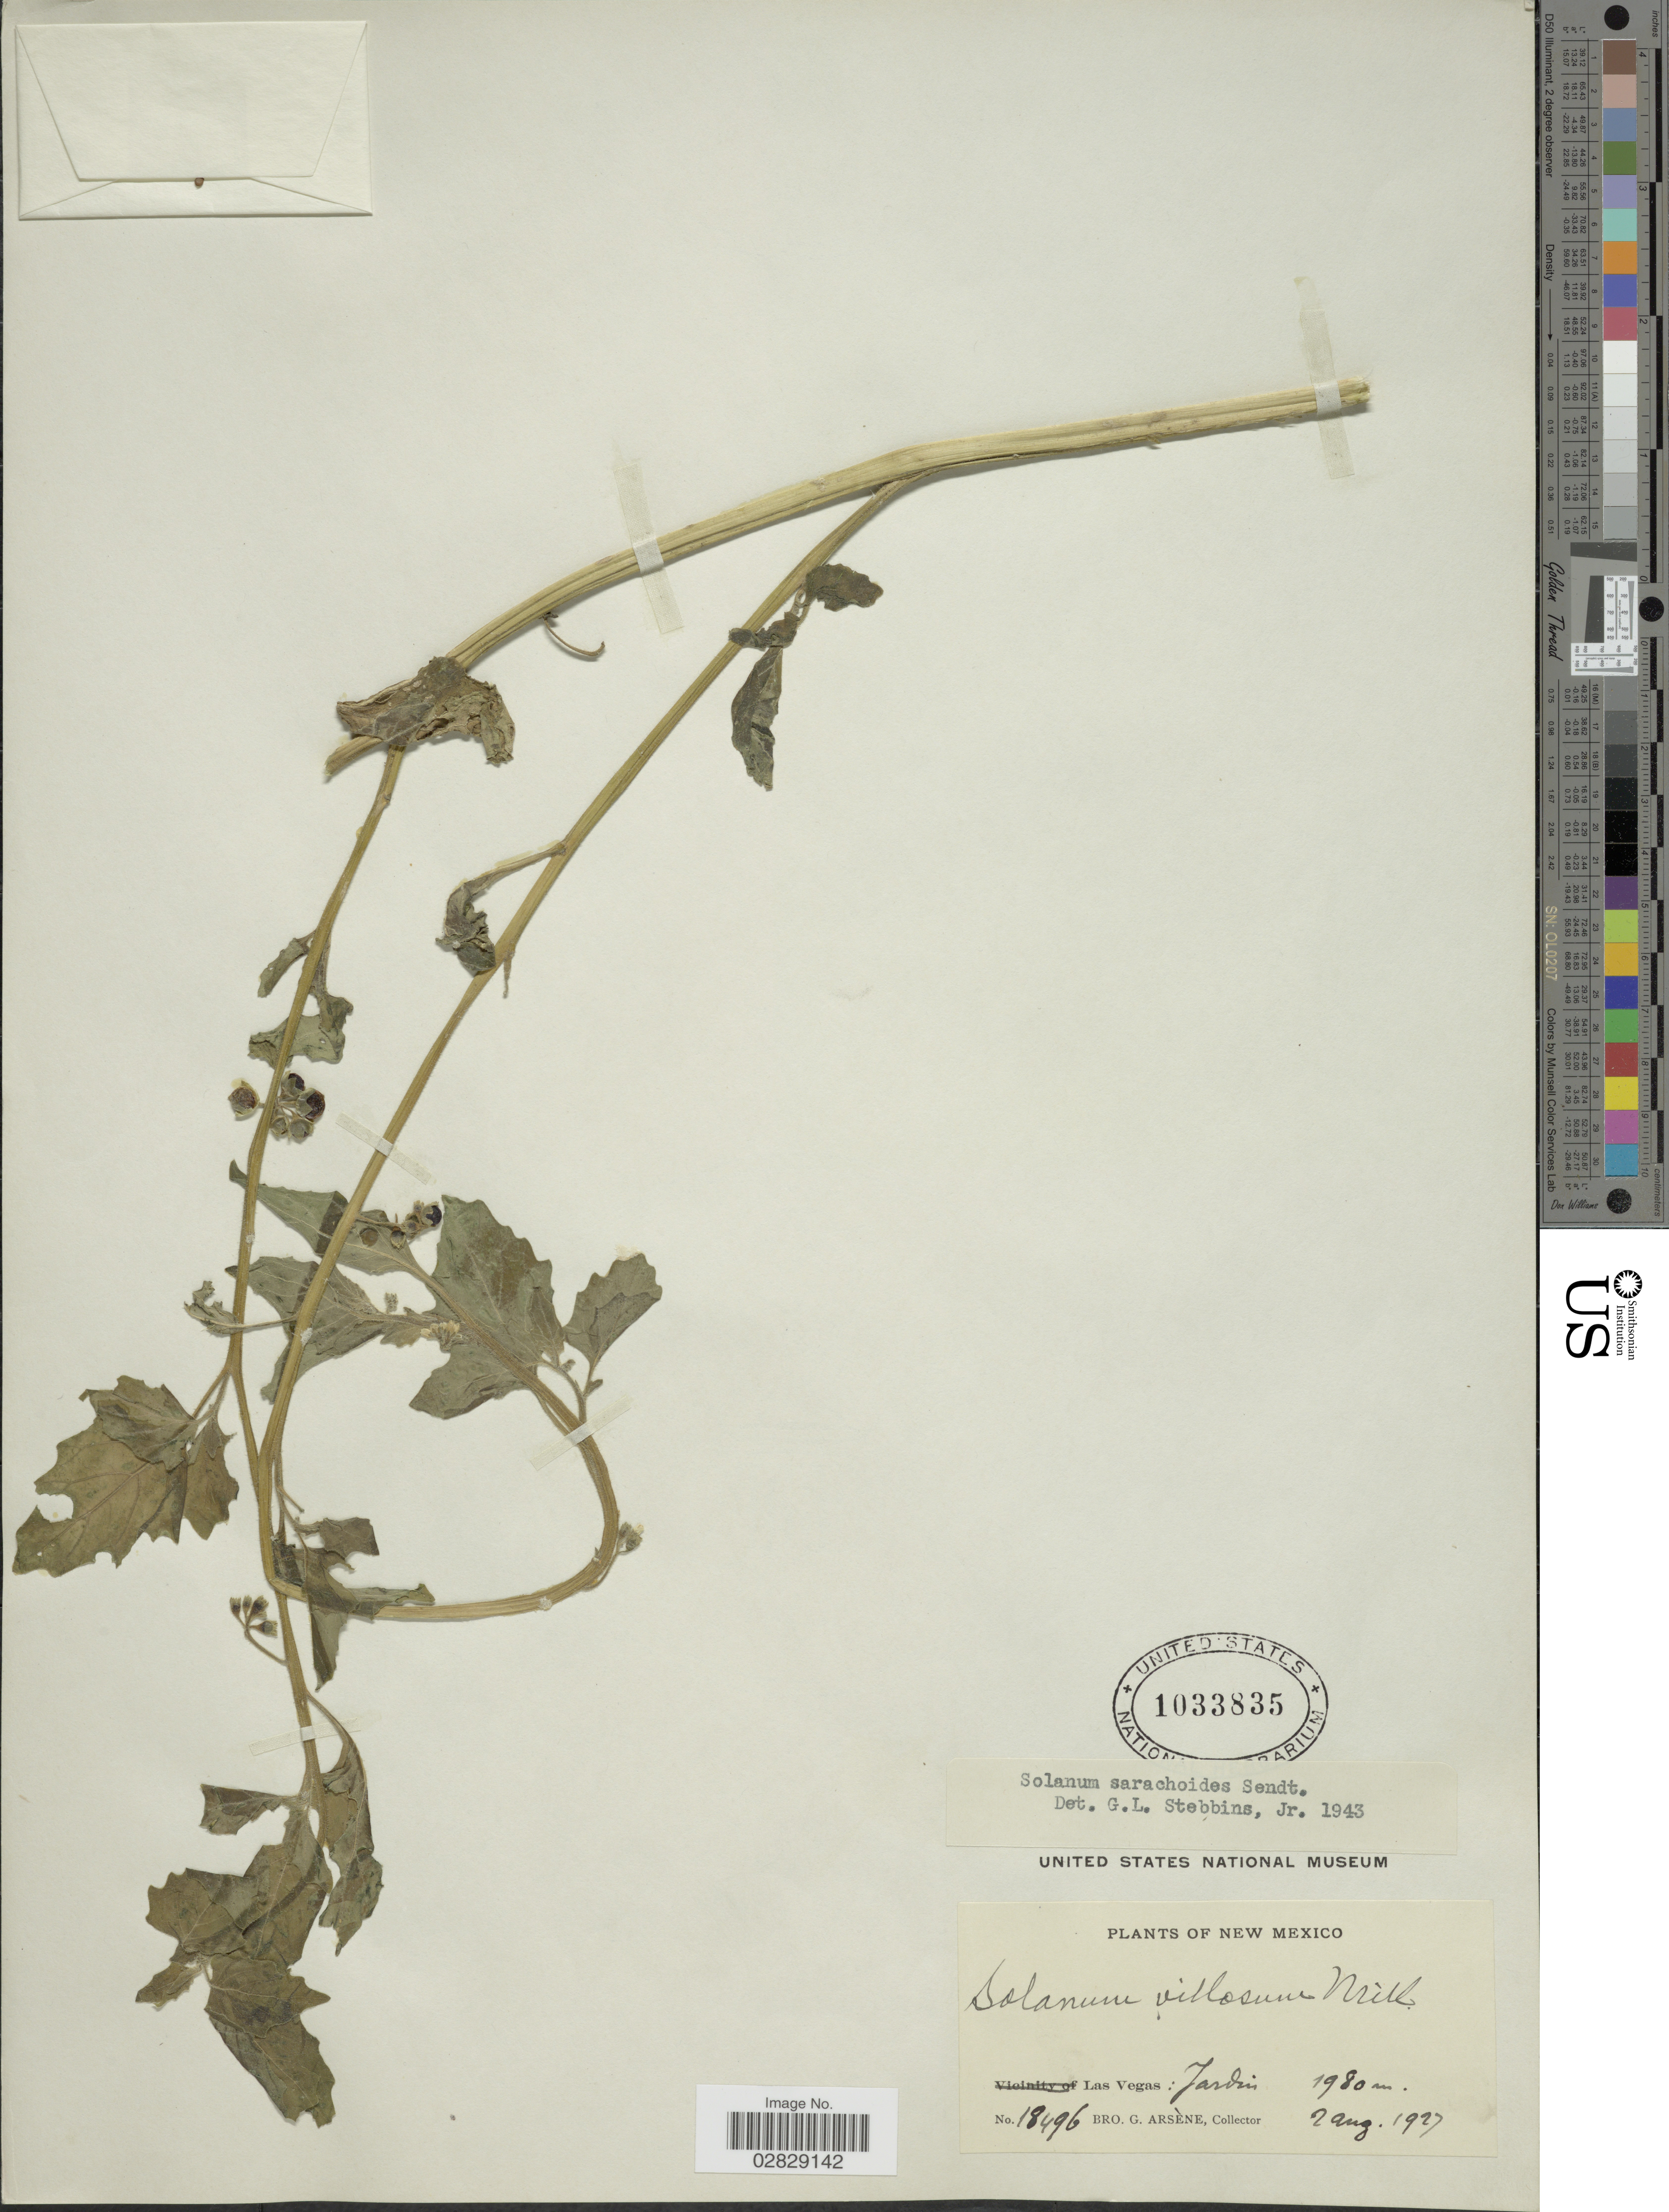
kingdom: Plantae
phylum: Tracheophyta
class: Magnoliopsida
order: Solanales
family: Solanaceae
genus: Solanum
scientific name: Solanum sarachoides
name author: Sendt.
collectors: Bro. G. Arsène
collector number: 18496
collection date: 1927-08-02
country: United States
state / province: New Mexico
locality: Las Vegas: Jardin.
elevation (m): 1980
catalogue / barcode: US 1033835